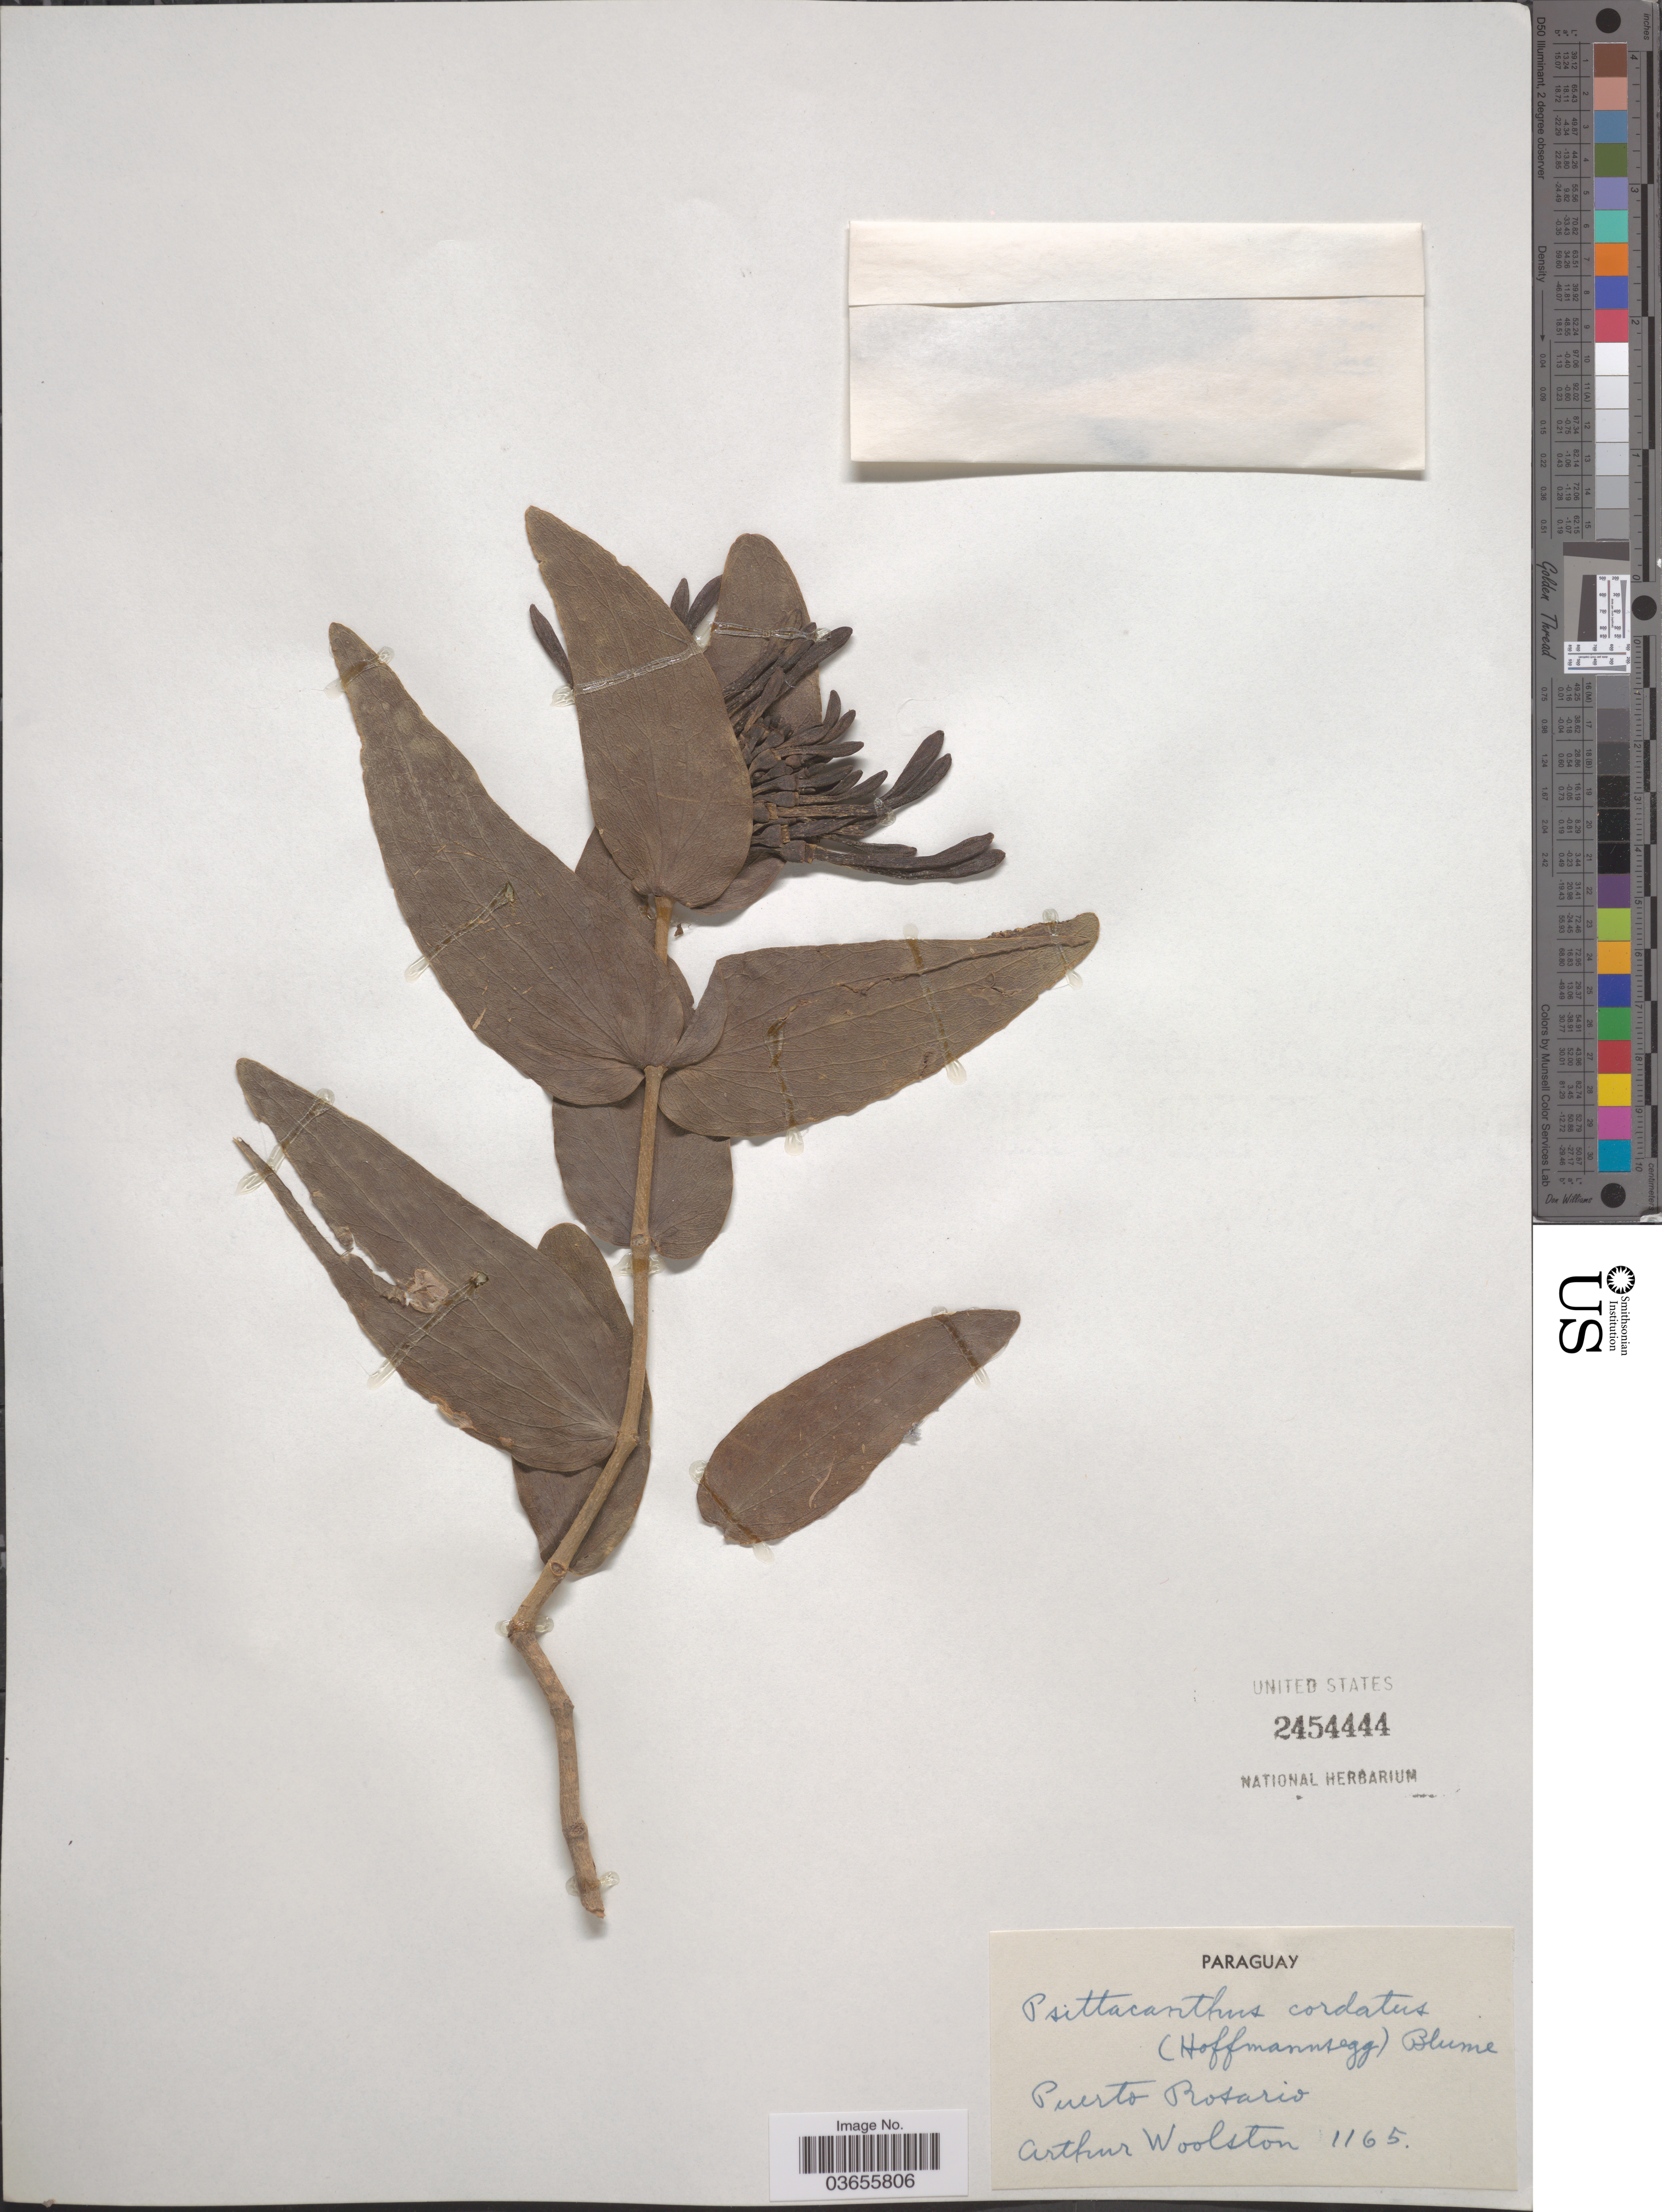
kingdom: Plantae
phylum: Tracheophyta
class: Magnoliopsida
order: Santalales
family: Loranthaceae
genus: Psittacanthus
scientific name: Psittacanthus cordatus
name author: (Hoffmanns.) Blume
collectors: A. L. Woolston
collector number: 1165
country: Paraguay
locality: Puerto Rosario.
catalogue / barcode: US 2454444